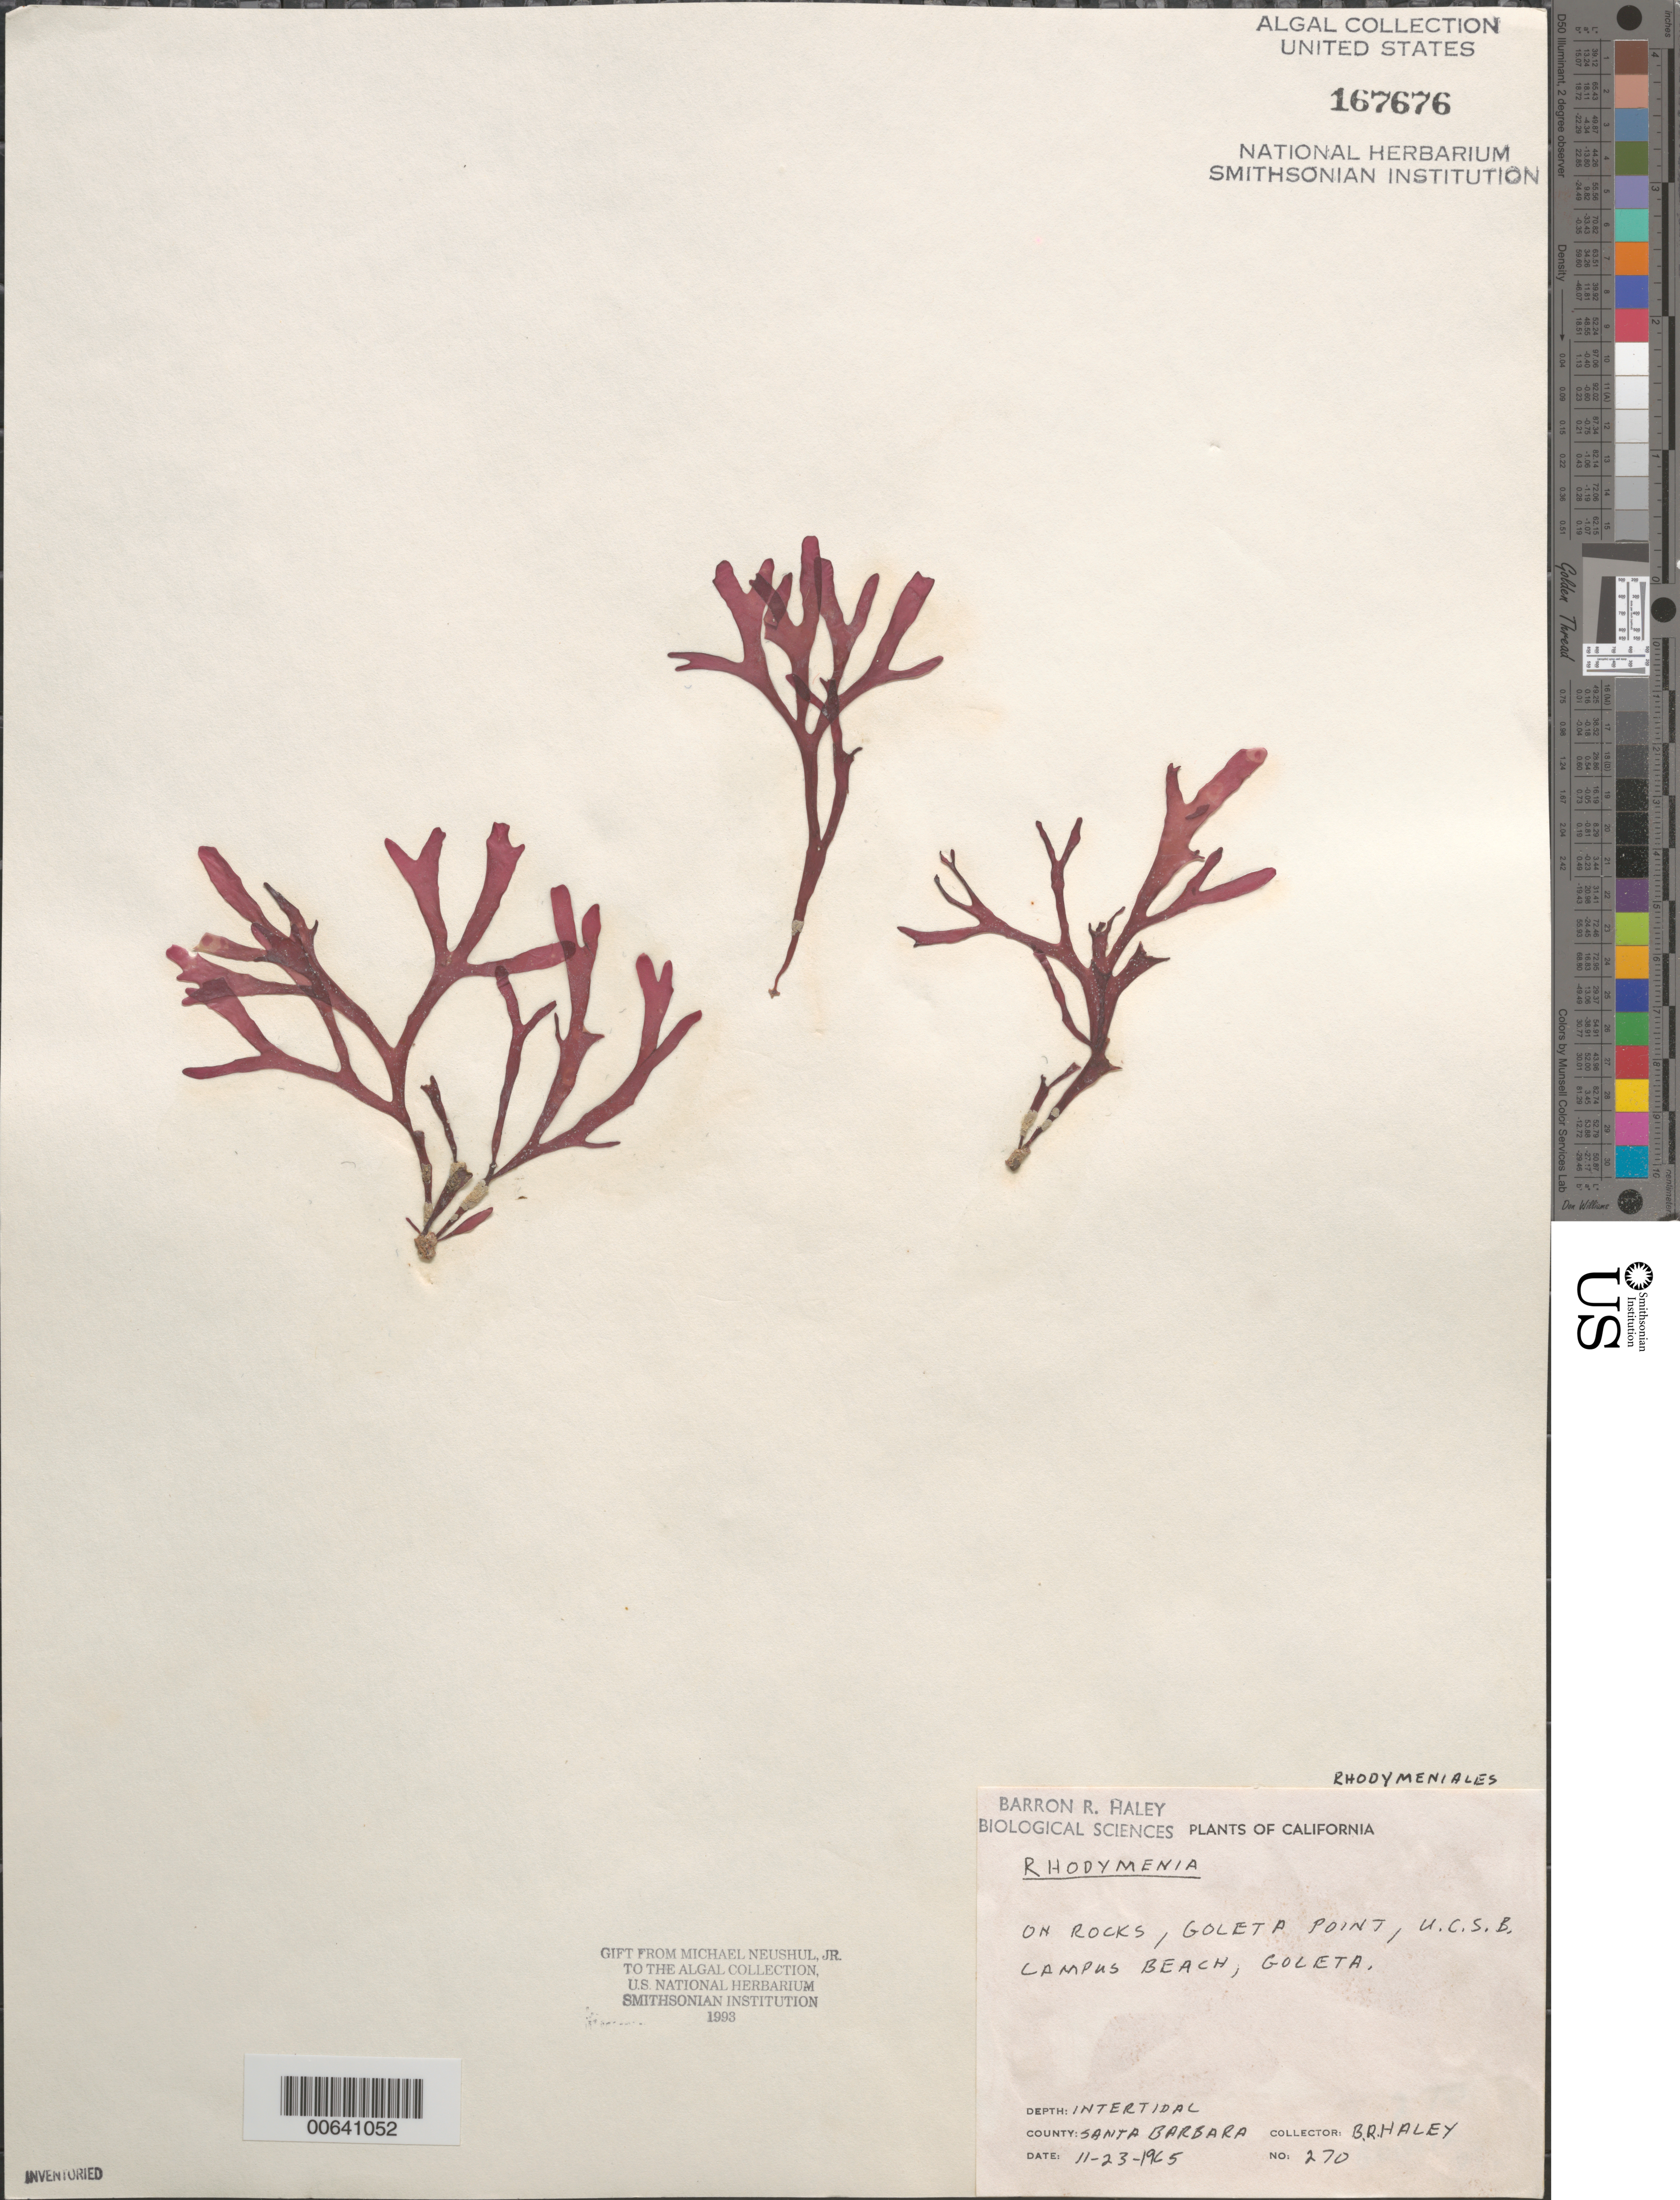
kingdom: Plantae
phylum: Rhodophyta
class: Florideophyceae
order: Rhodymeniales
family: Rhodymeniaceae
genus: Rhodymenia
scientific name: Rhodymenia sp.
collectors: B. Haley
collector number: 270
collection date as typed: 23 Nov 1965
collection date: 1965-11-23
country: United States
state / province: California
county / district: Santa Barbara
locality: Goleta Point, University of California at Santa Barbara, Campus Beach, Goleta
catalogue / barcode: US 167676